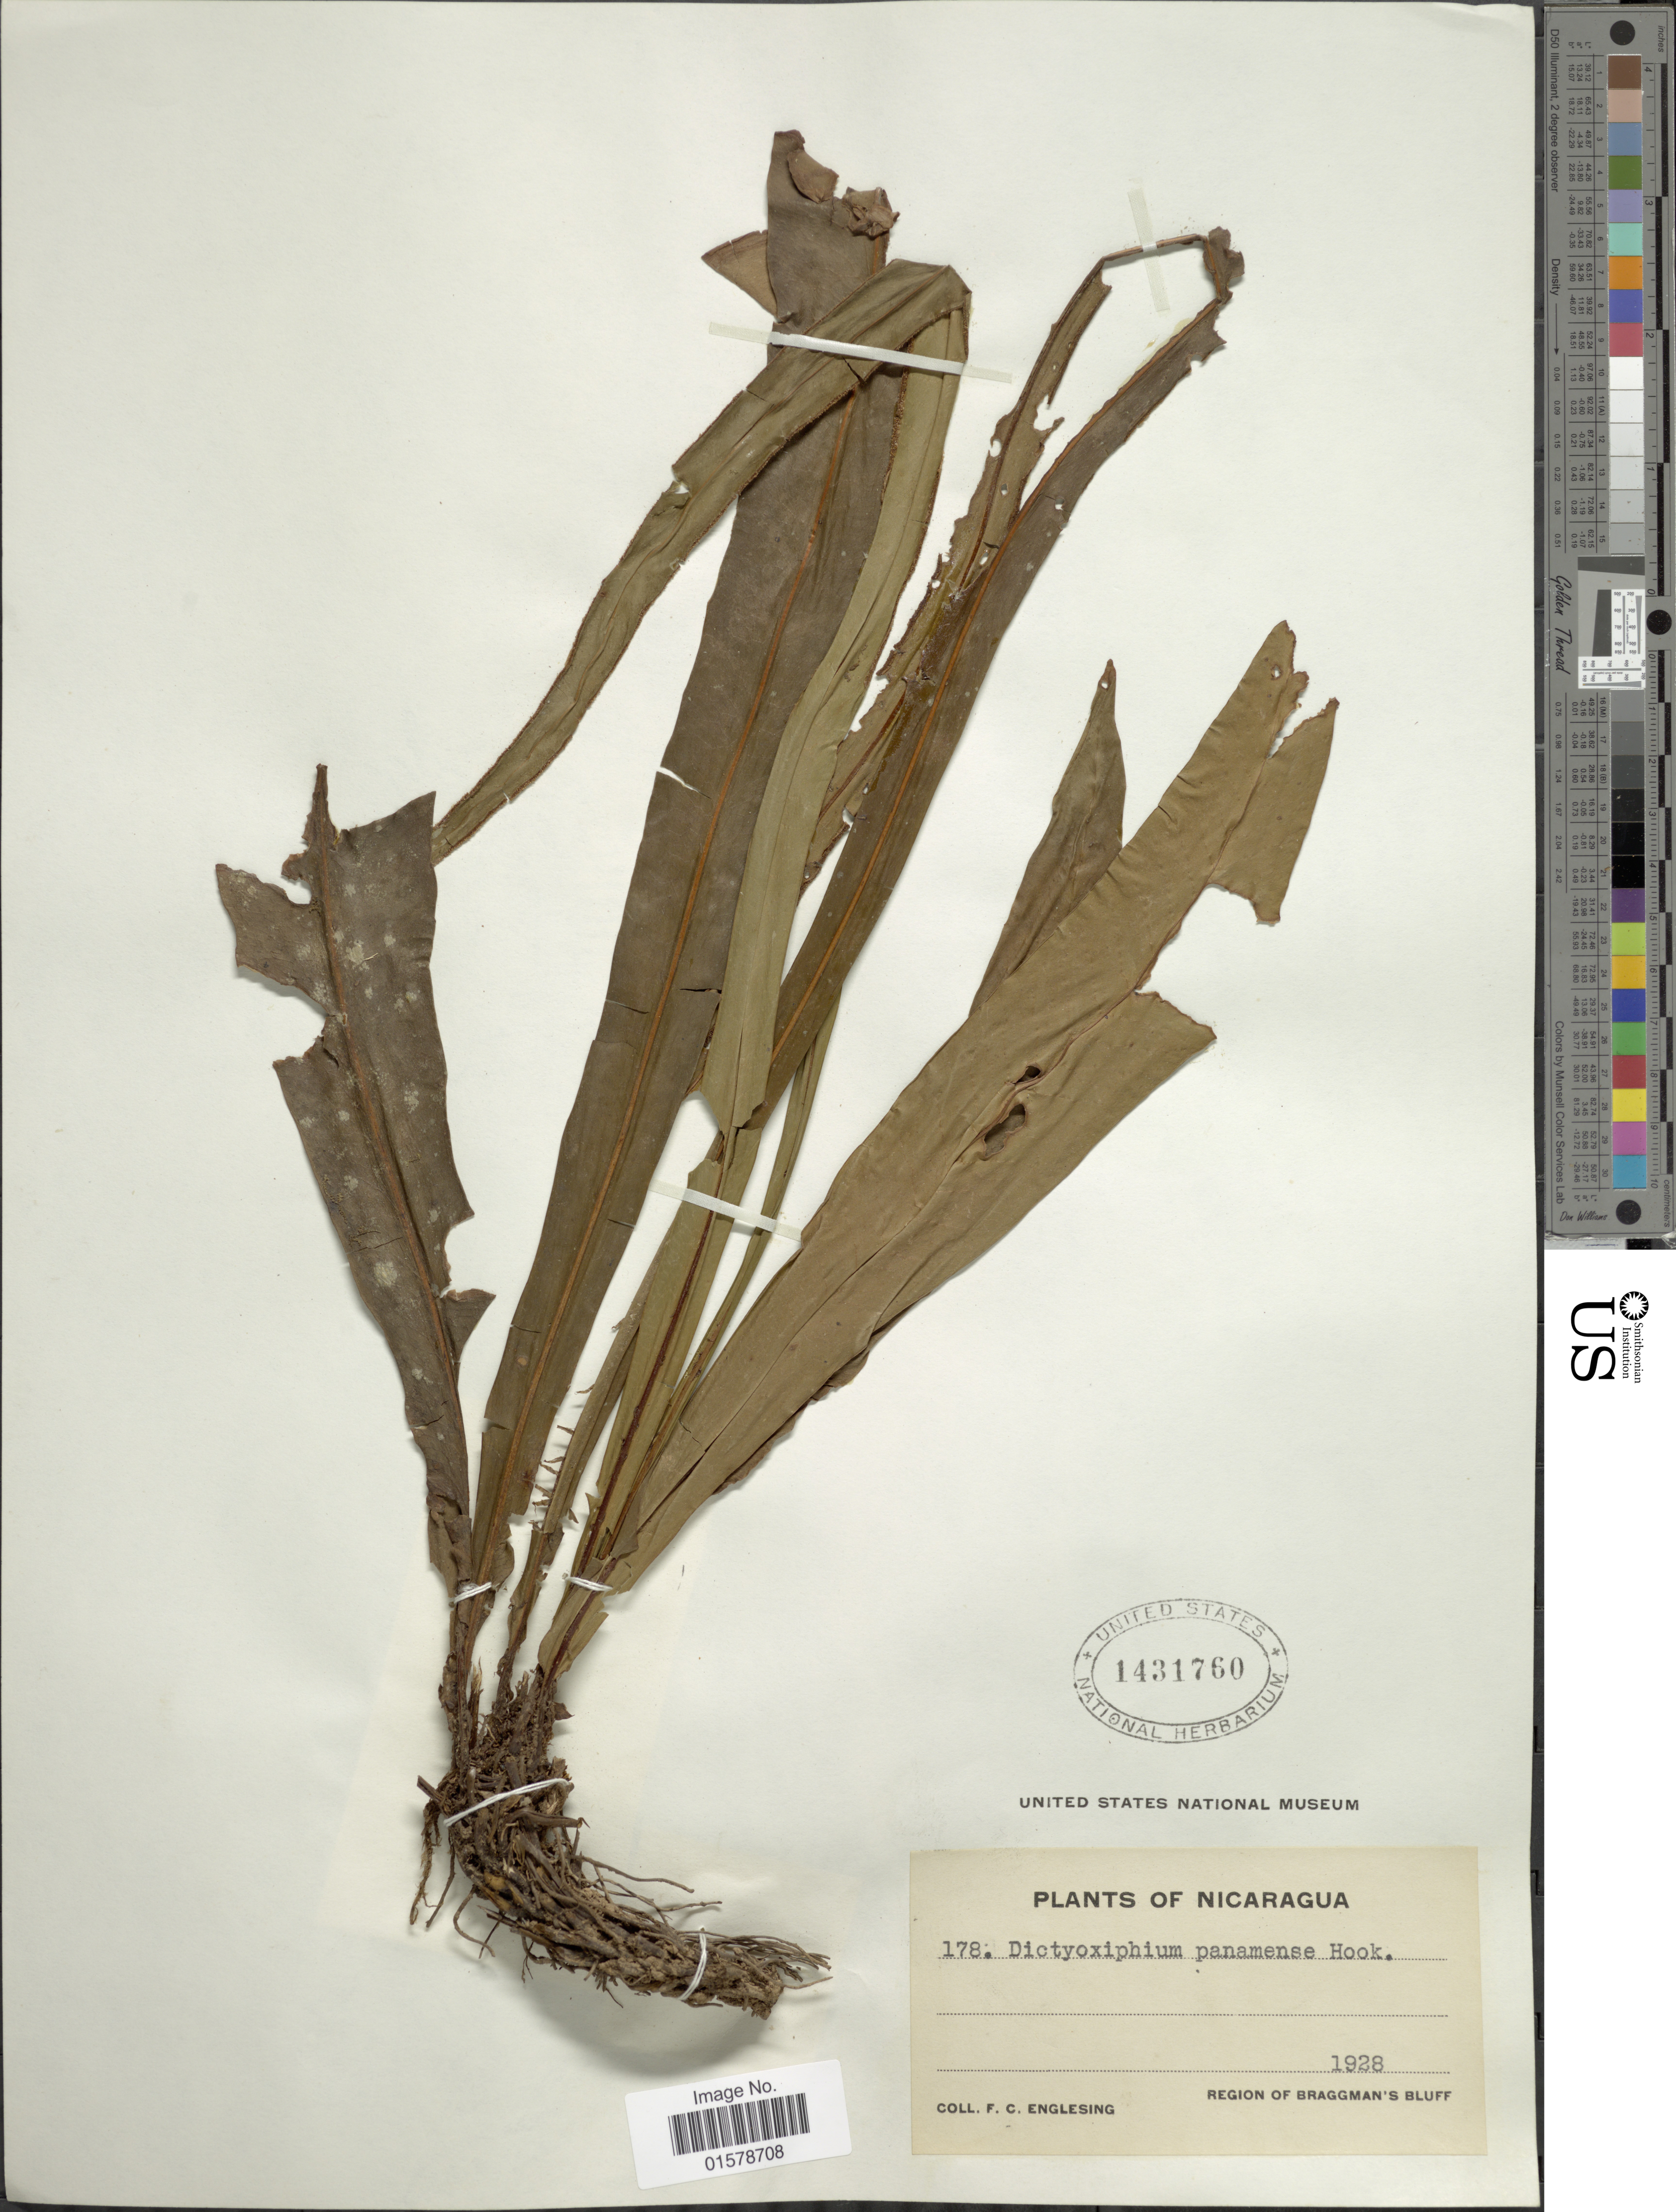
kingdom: Plantae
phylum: Tracheophyta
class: Polypodiopsida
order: Polypodiales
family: Tectariaceae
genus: Tectaria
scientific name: Tectaria panamensis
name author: (Hook.) R.M. Tryon & A.F. Tryon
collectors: F. Englesing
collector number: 178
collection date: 1928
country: Nicaragua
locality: Nicaragua. Region of Bragman's Bluff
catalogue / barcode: US 1431760